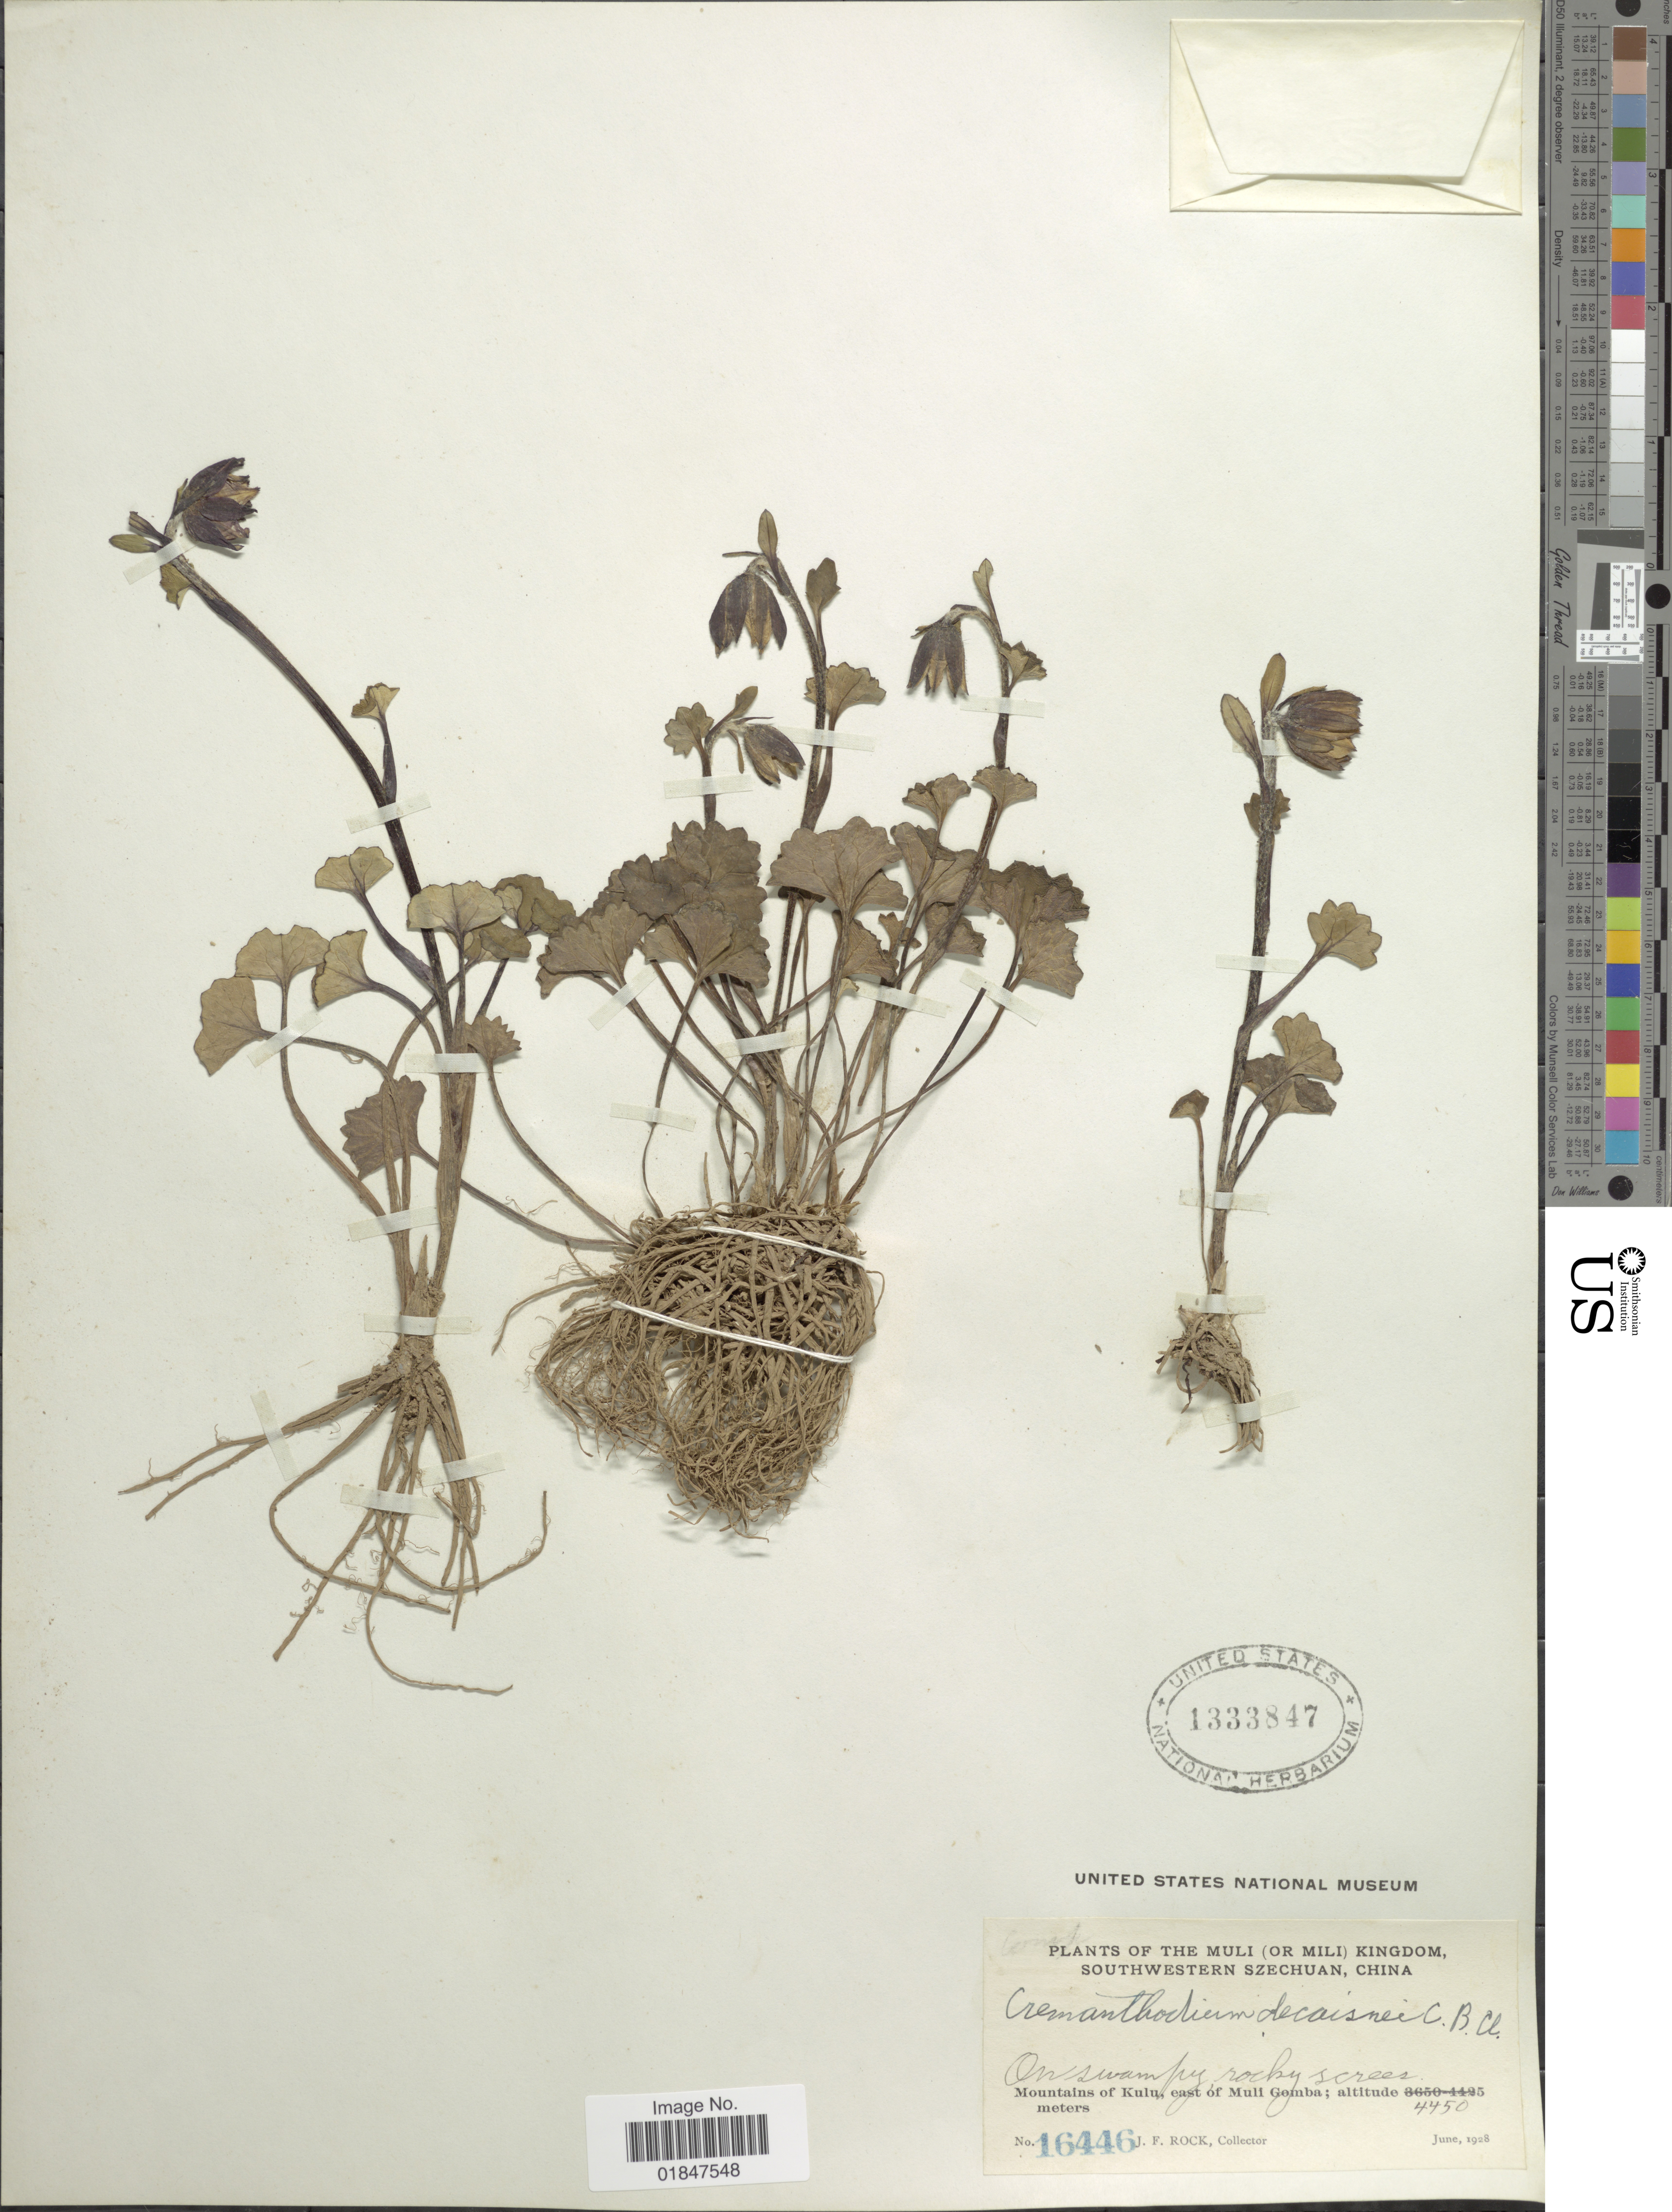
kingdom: Plantae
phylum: Tracheophyta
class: Magnoliopsida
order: Asterales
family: Asteraceae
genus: Cremanthodium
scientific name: Cremanthodium decaisnei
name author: C.B. Clarke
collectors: J. Rock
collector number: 16446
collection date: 1928-06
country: China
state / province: Sichuan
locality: The Muli (or Mili) Kingdom, Southwestern Szechuan, Mountains of Kulu, east of Muli Gemba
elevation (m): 4450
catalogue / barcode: US 1333847